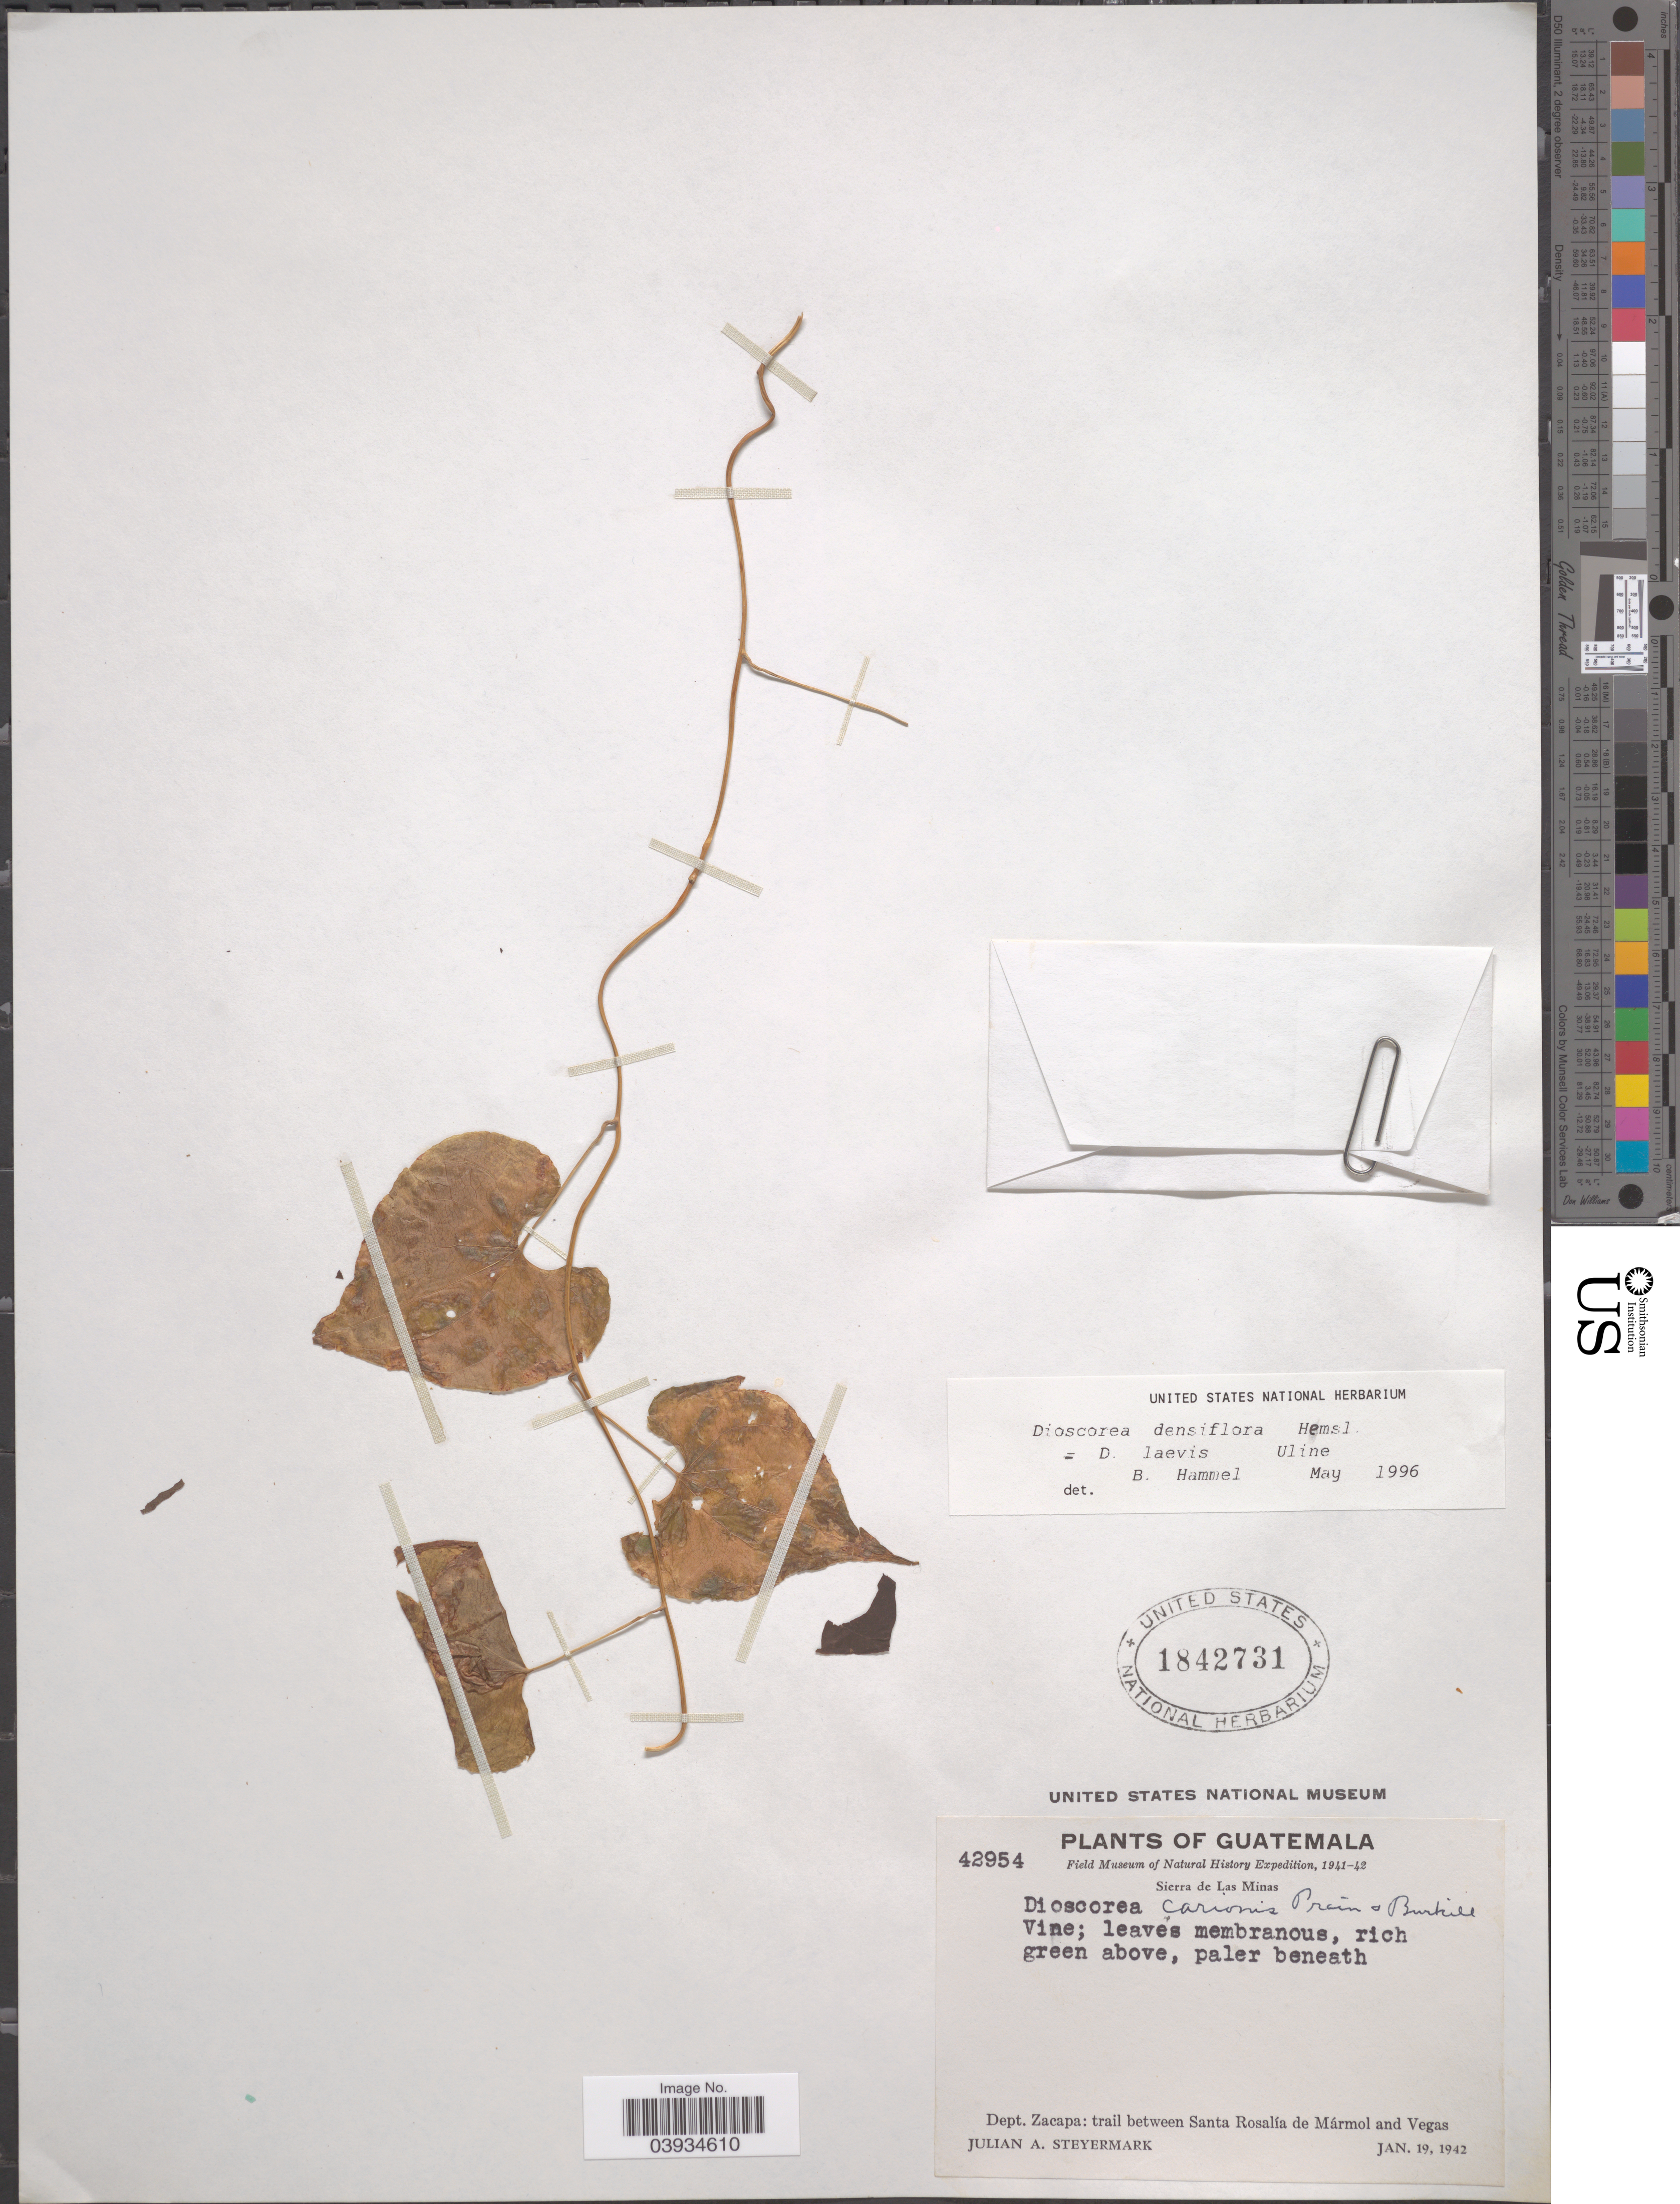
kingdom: Plantae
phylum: Tracheophyta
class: Liliopsida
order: Dioscoreales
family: Dioscoreaceae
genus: Dioscorea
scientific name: Dioscorea laevis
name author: Uline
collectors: J. Steyermark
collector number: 42954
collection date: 1942-01-19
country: Guatemala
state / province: Zacapa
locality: Dept. Zacapa: trail between Santa Rosalía de Mármol and Vegas.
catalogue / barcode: US 1842731